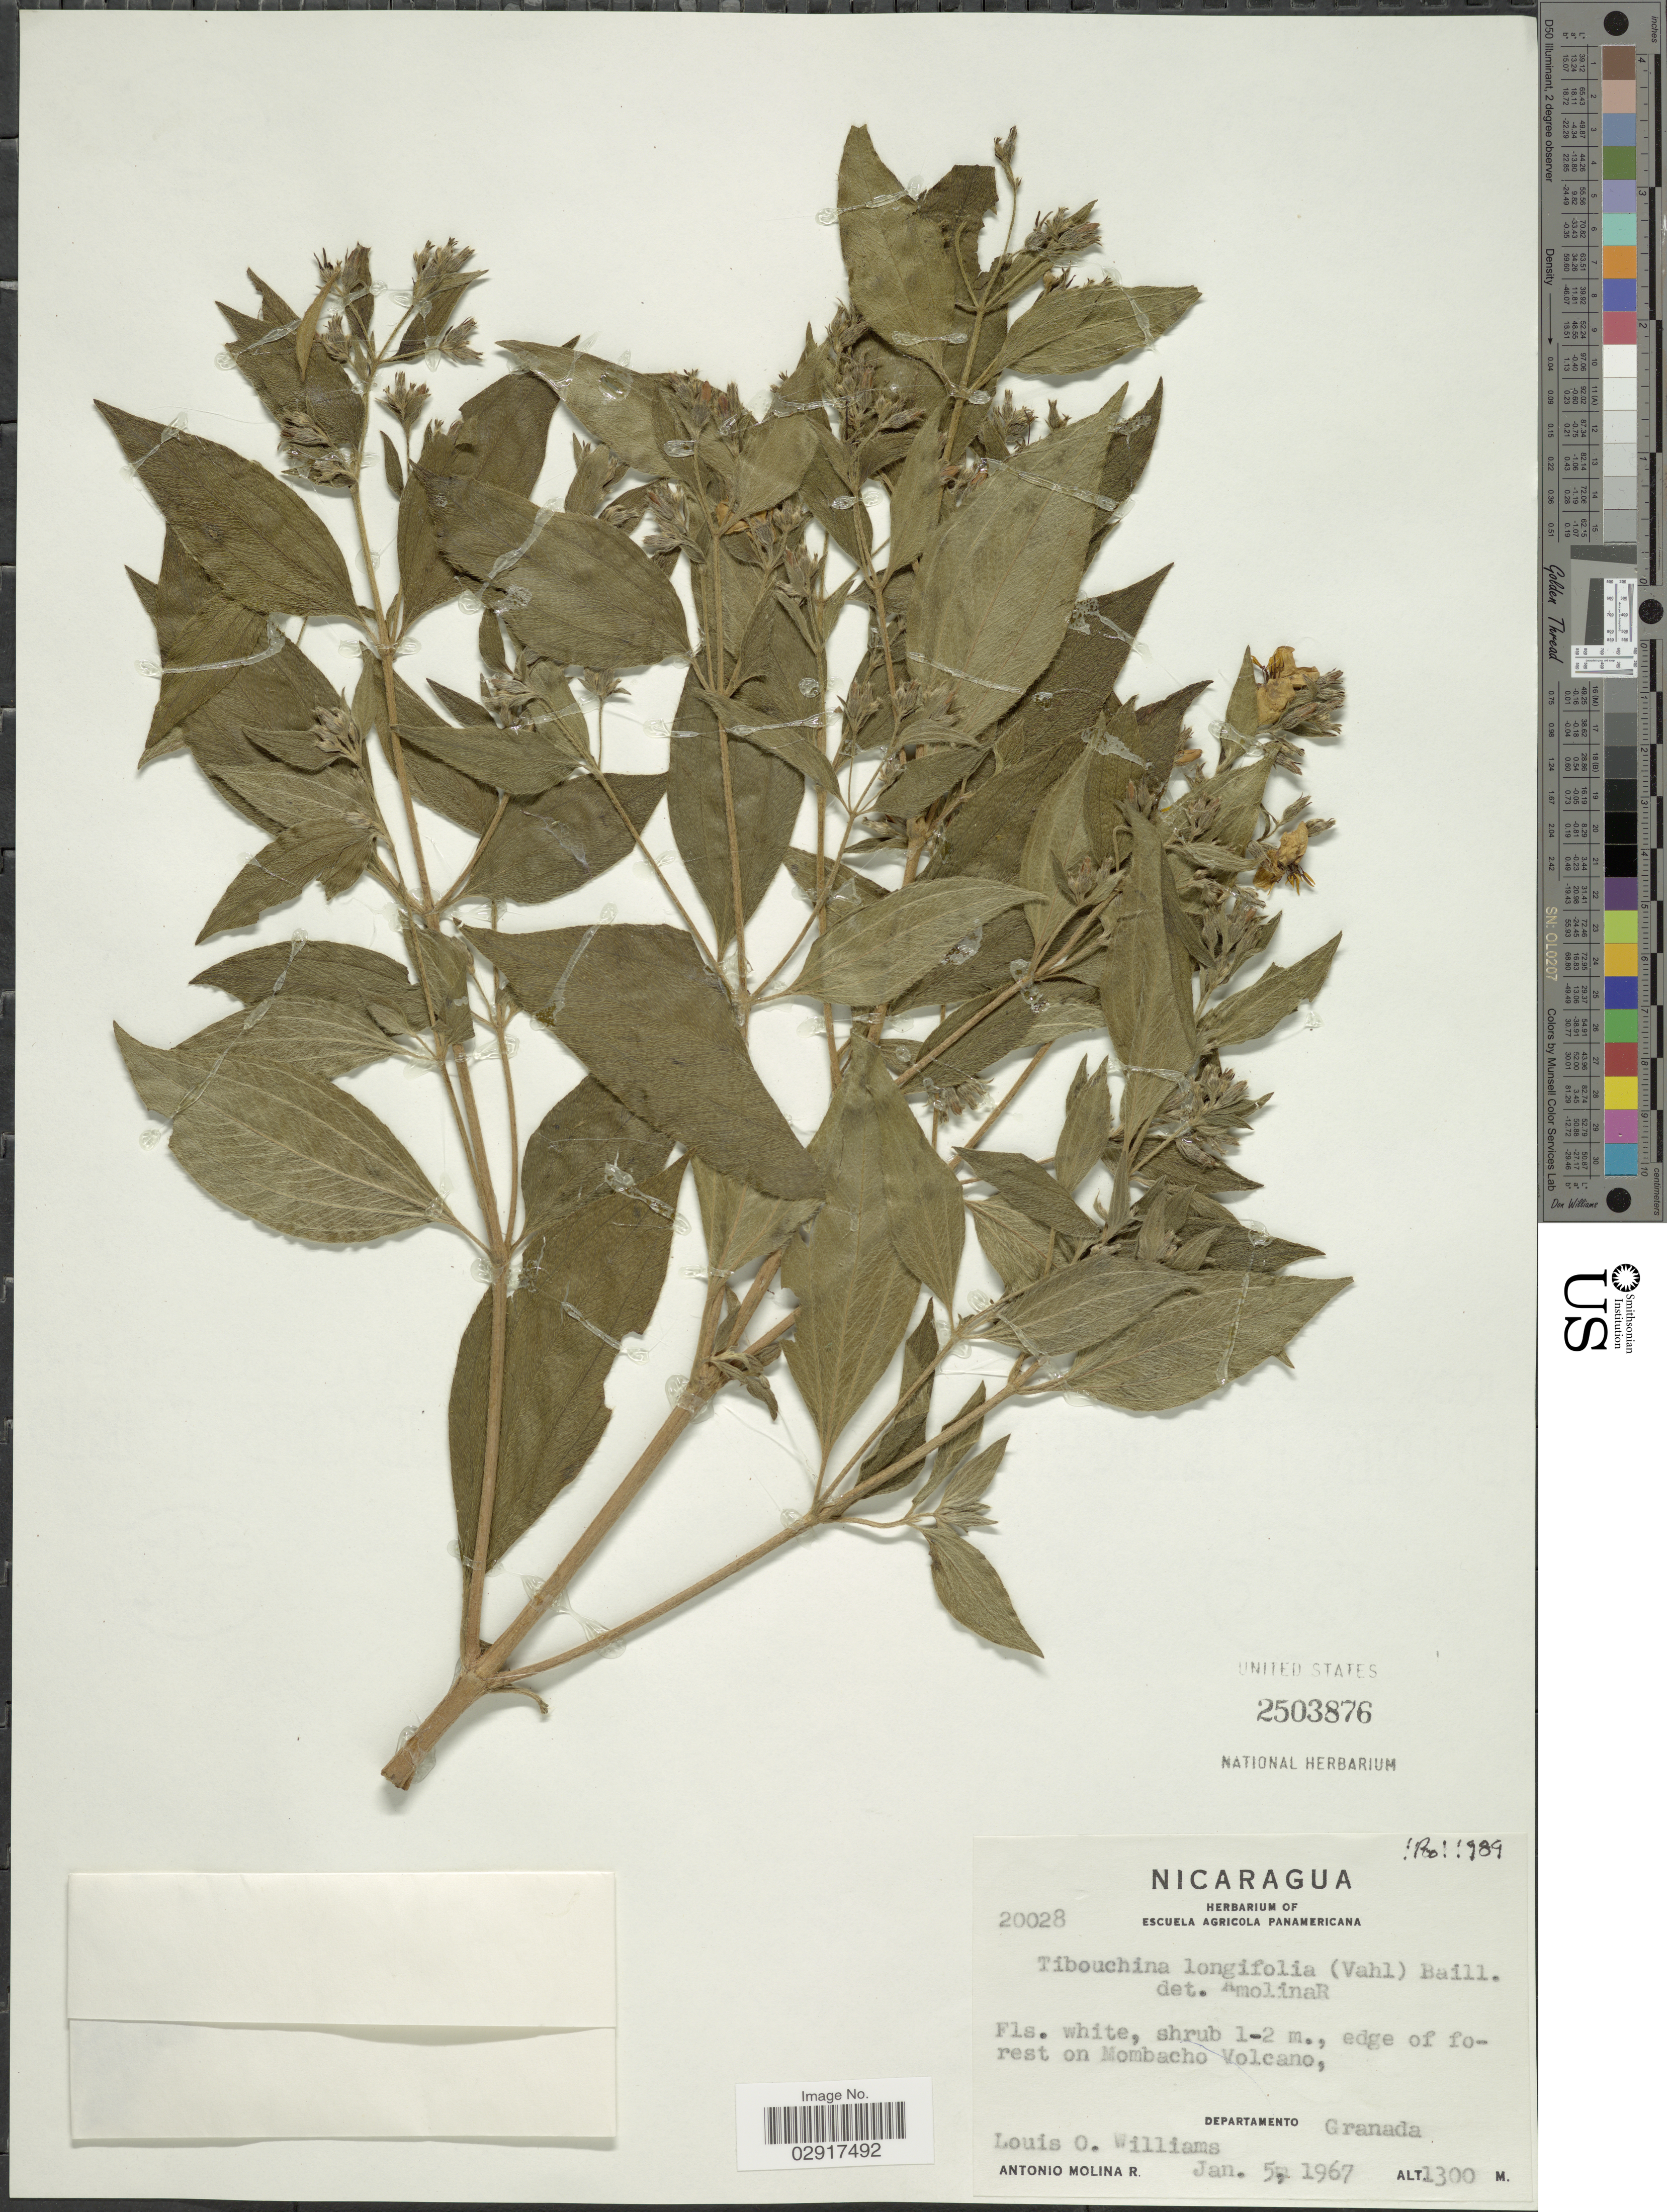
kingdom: Plantae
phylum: Tracheophyta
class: Magnoliopsida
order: Myrtales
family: Melastomataceae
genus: Chaetogastra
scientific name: Chaetogastra longifolia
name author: (Vahl) DC.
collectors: L. O. Williams & A. Molina R.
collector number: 20028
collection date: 1967-01-05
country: Nicaragua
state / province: Granada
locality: Edge of forest on Mombacho Volcano. Departamento Granada.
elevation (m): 1300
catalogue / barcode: US 2503876